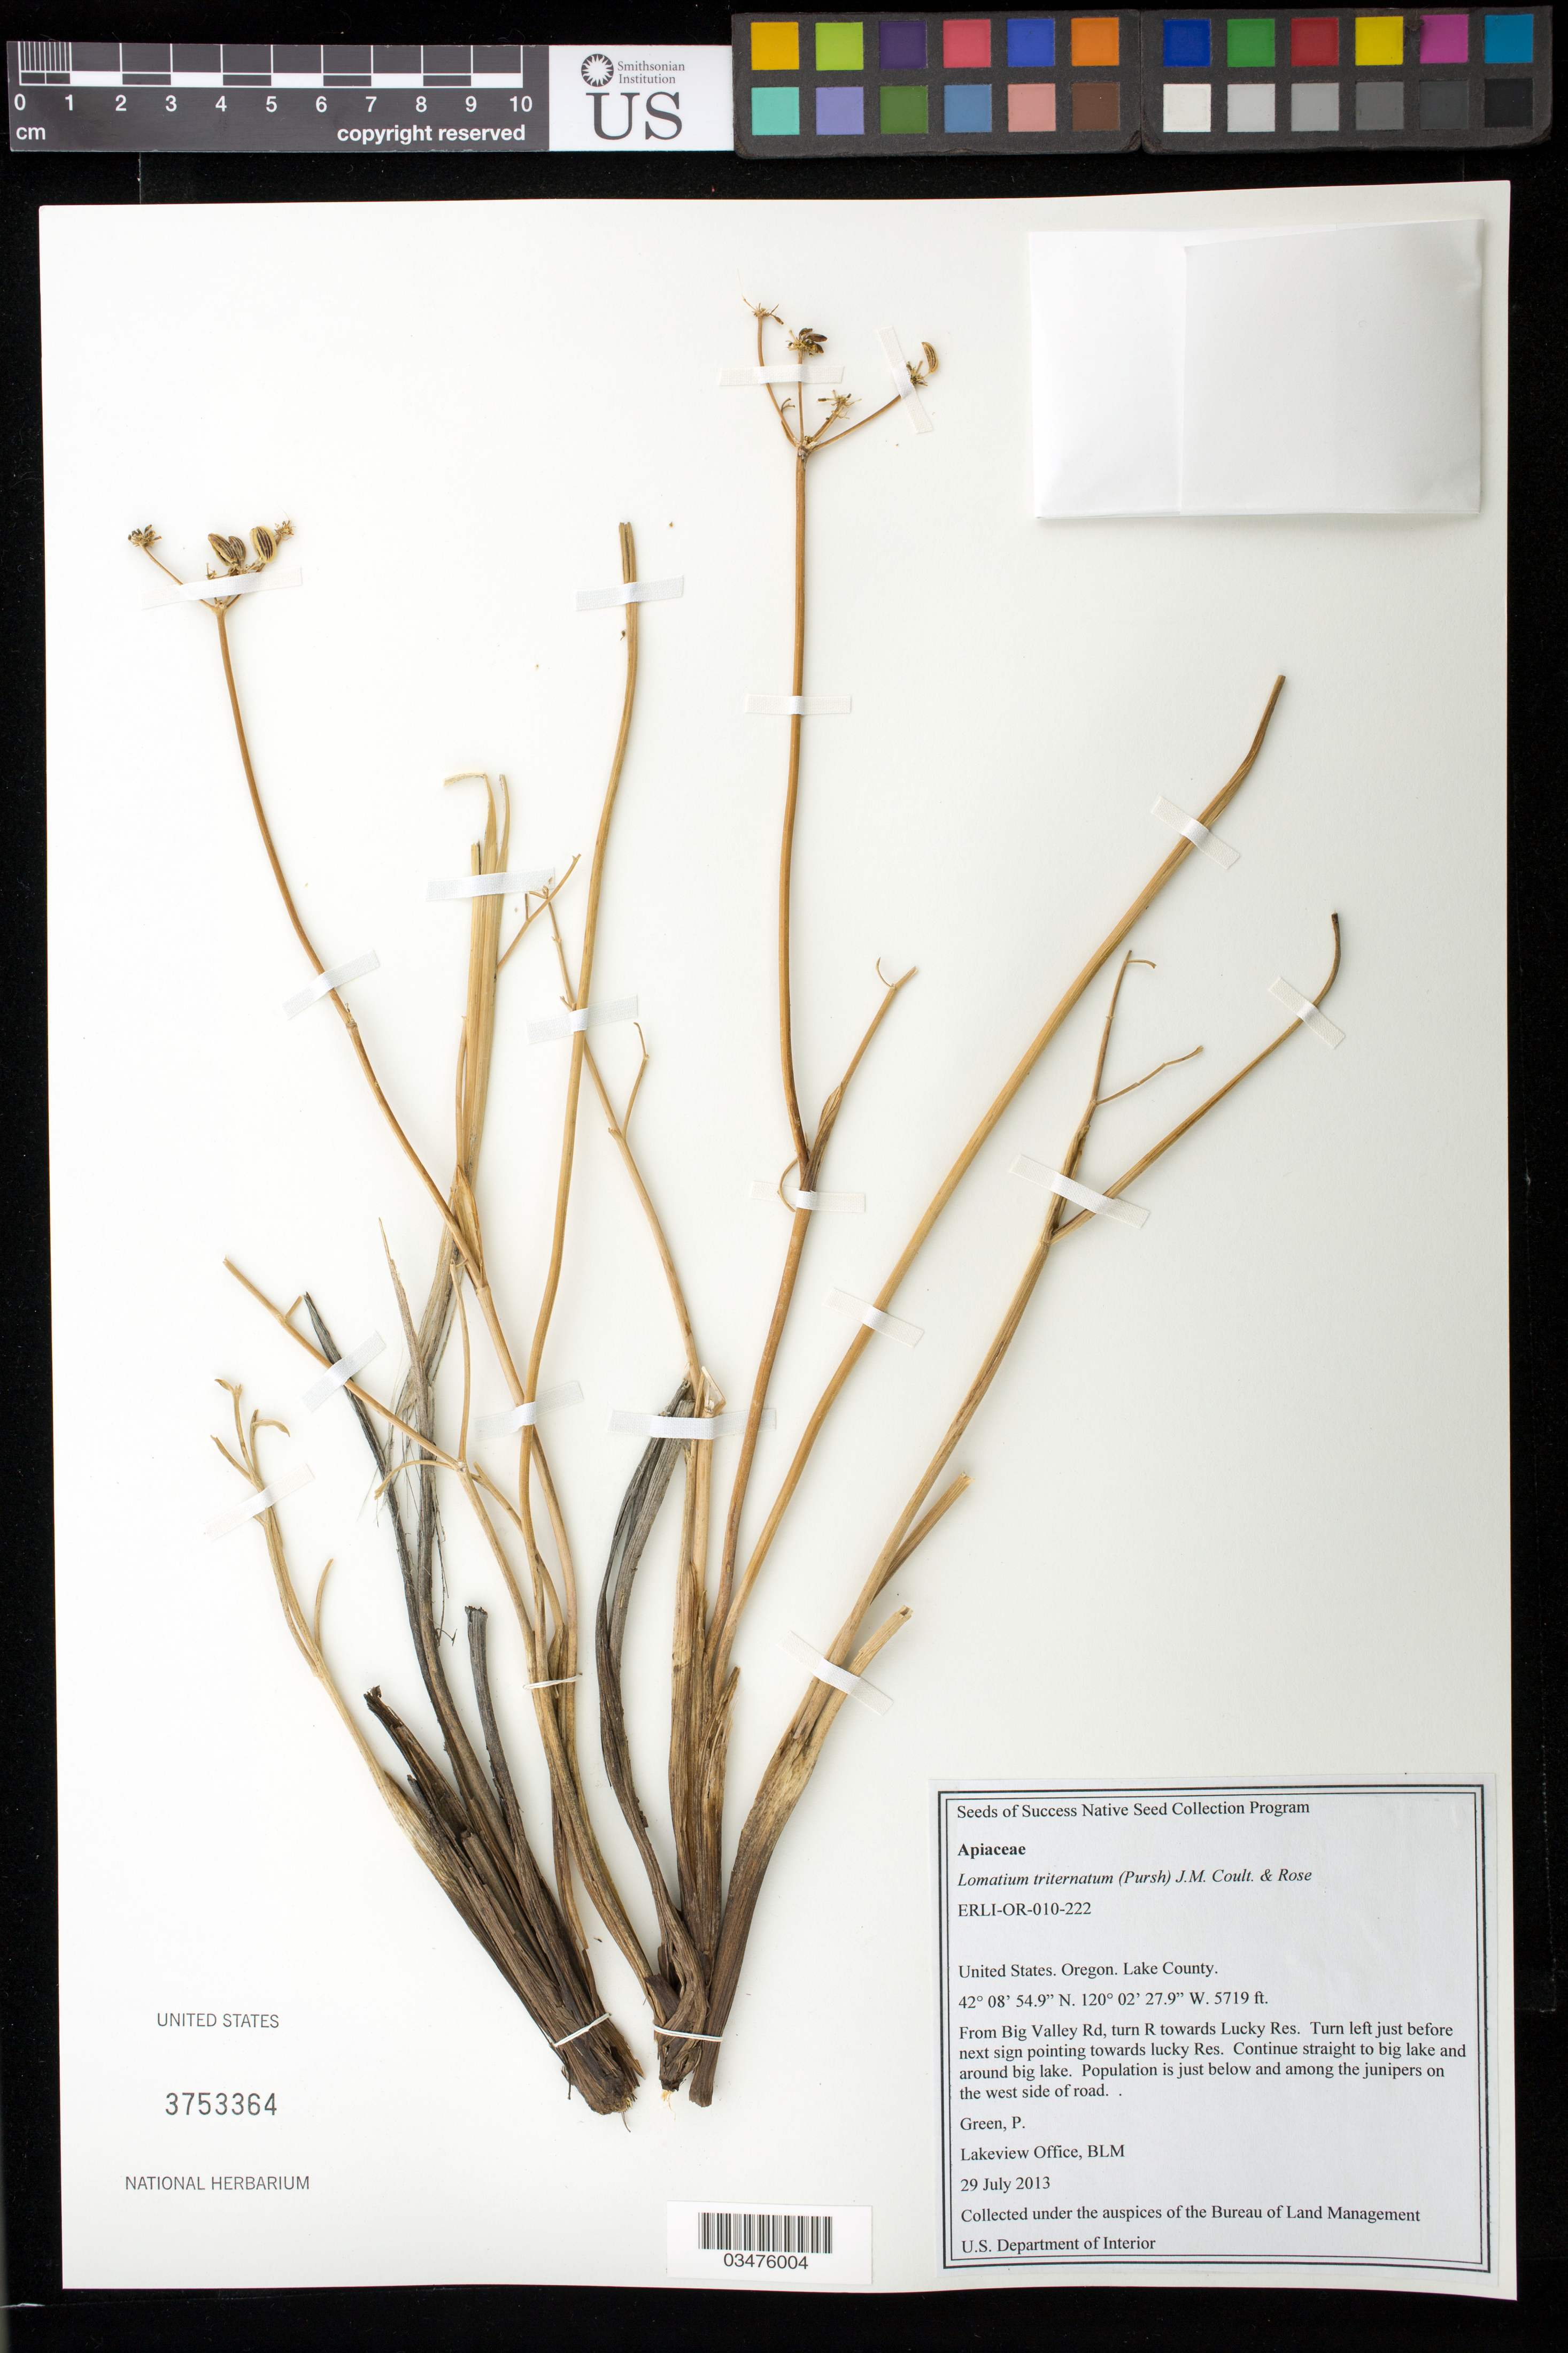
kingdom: Plantae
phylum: Tracheophyta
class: Magnoliopsida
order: Apiales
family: Apiaceae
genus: Lomatium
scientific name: Lomatium triternatum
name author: (Pursh) J.M. Coult. & Rose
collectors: P. Green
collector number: ERLI-OR-010-222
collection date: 2013-07-29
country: United States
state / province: Oregon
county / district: Lake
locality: Lucky Res., around big lake.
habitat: Among the junipers.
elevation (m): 1743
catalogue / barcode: US 3753364